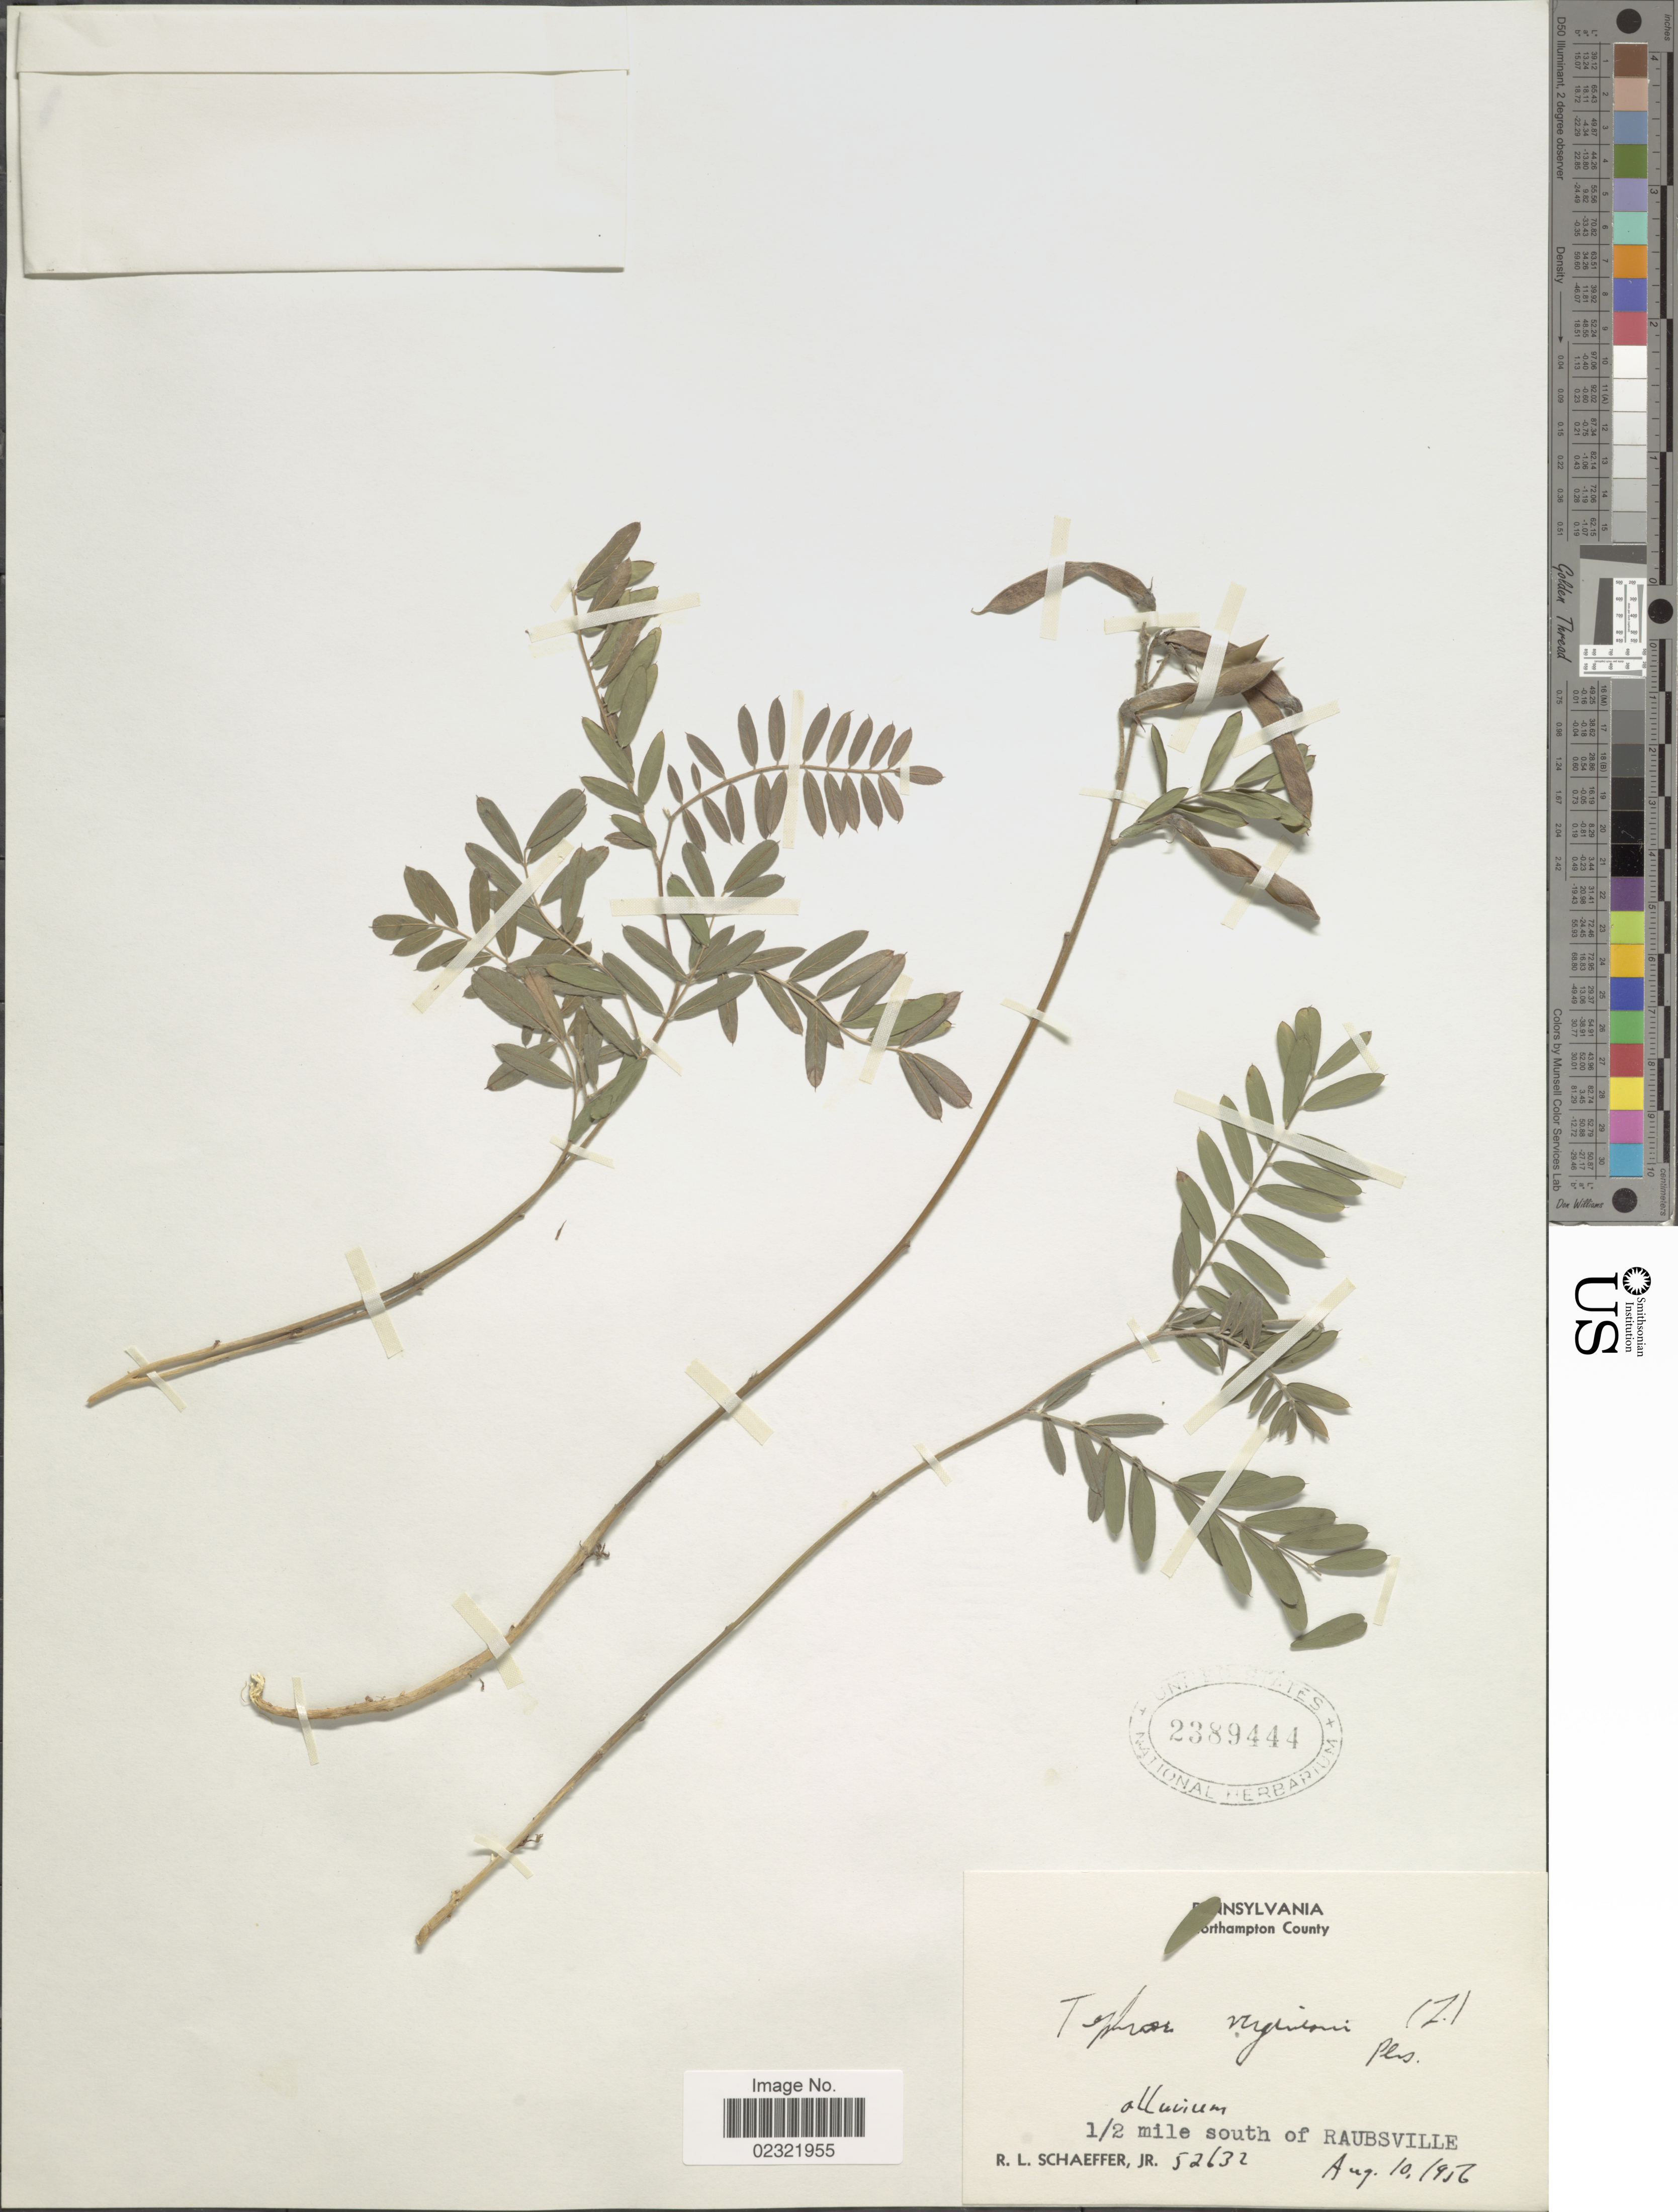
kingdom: Plantae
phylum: Tracheophyta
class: Magnoliopsida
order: Fabales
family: Fabaceae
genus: Tephrosia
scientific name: Tephrosia virginiana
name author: (L.) Pers.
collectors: R. L. Schaeffer Jr.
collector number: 52632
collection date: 1956-08-10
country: United States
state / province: Pennsylvania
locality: Northampton County, ½ alluvium south of Raubsville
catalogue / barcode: US 2389444